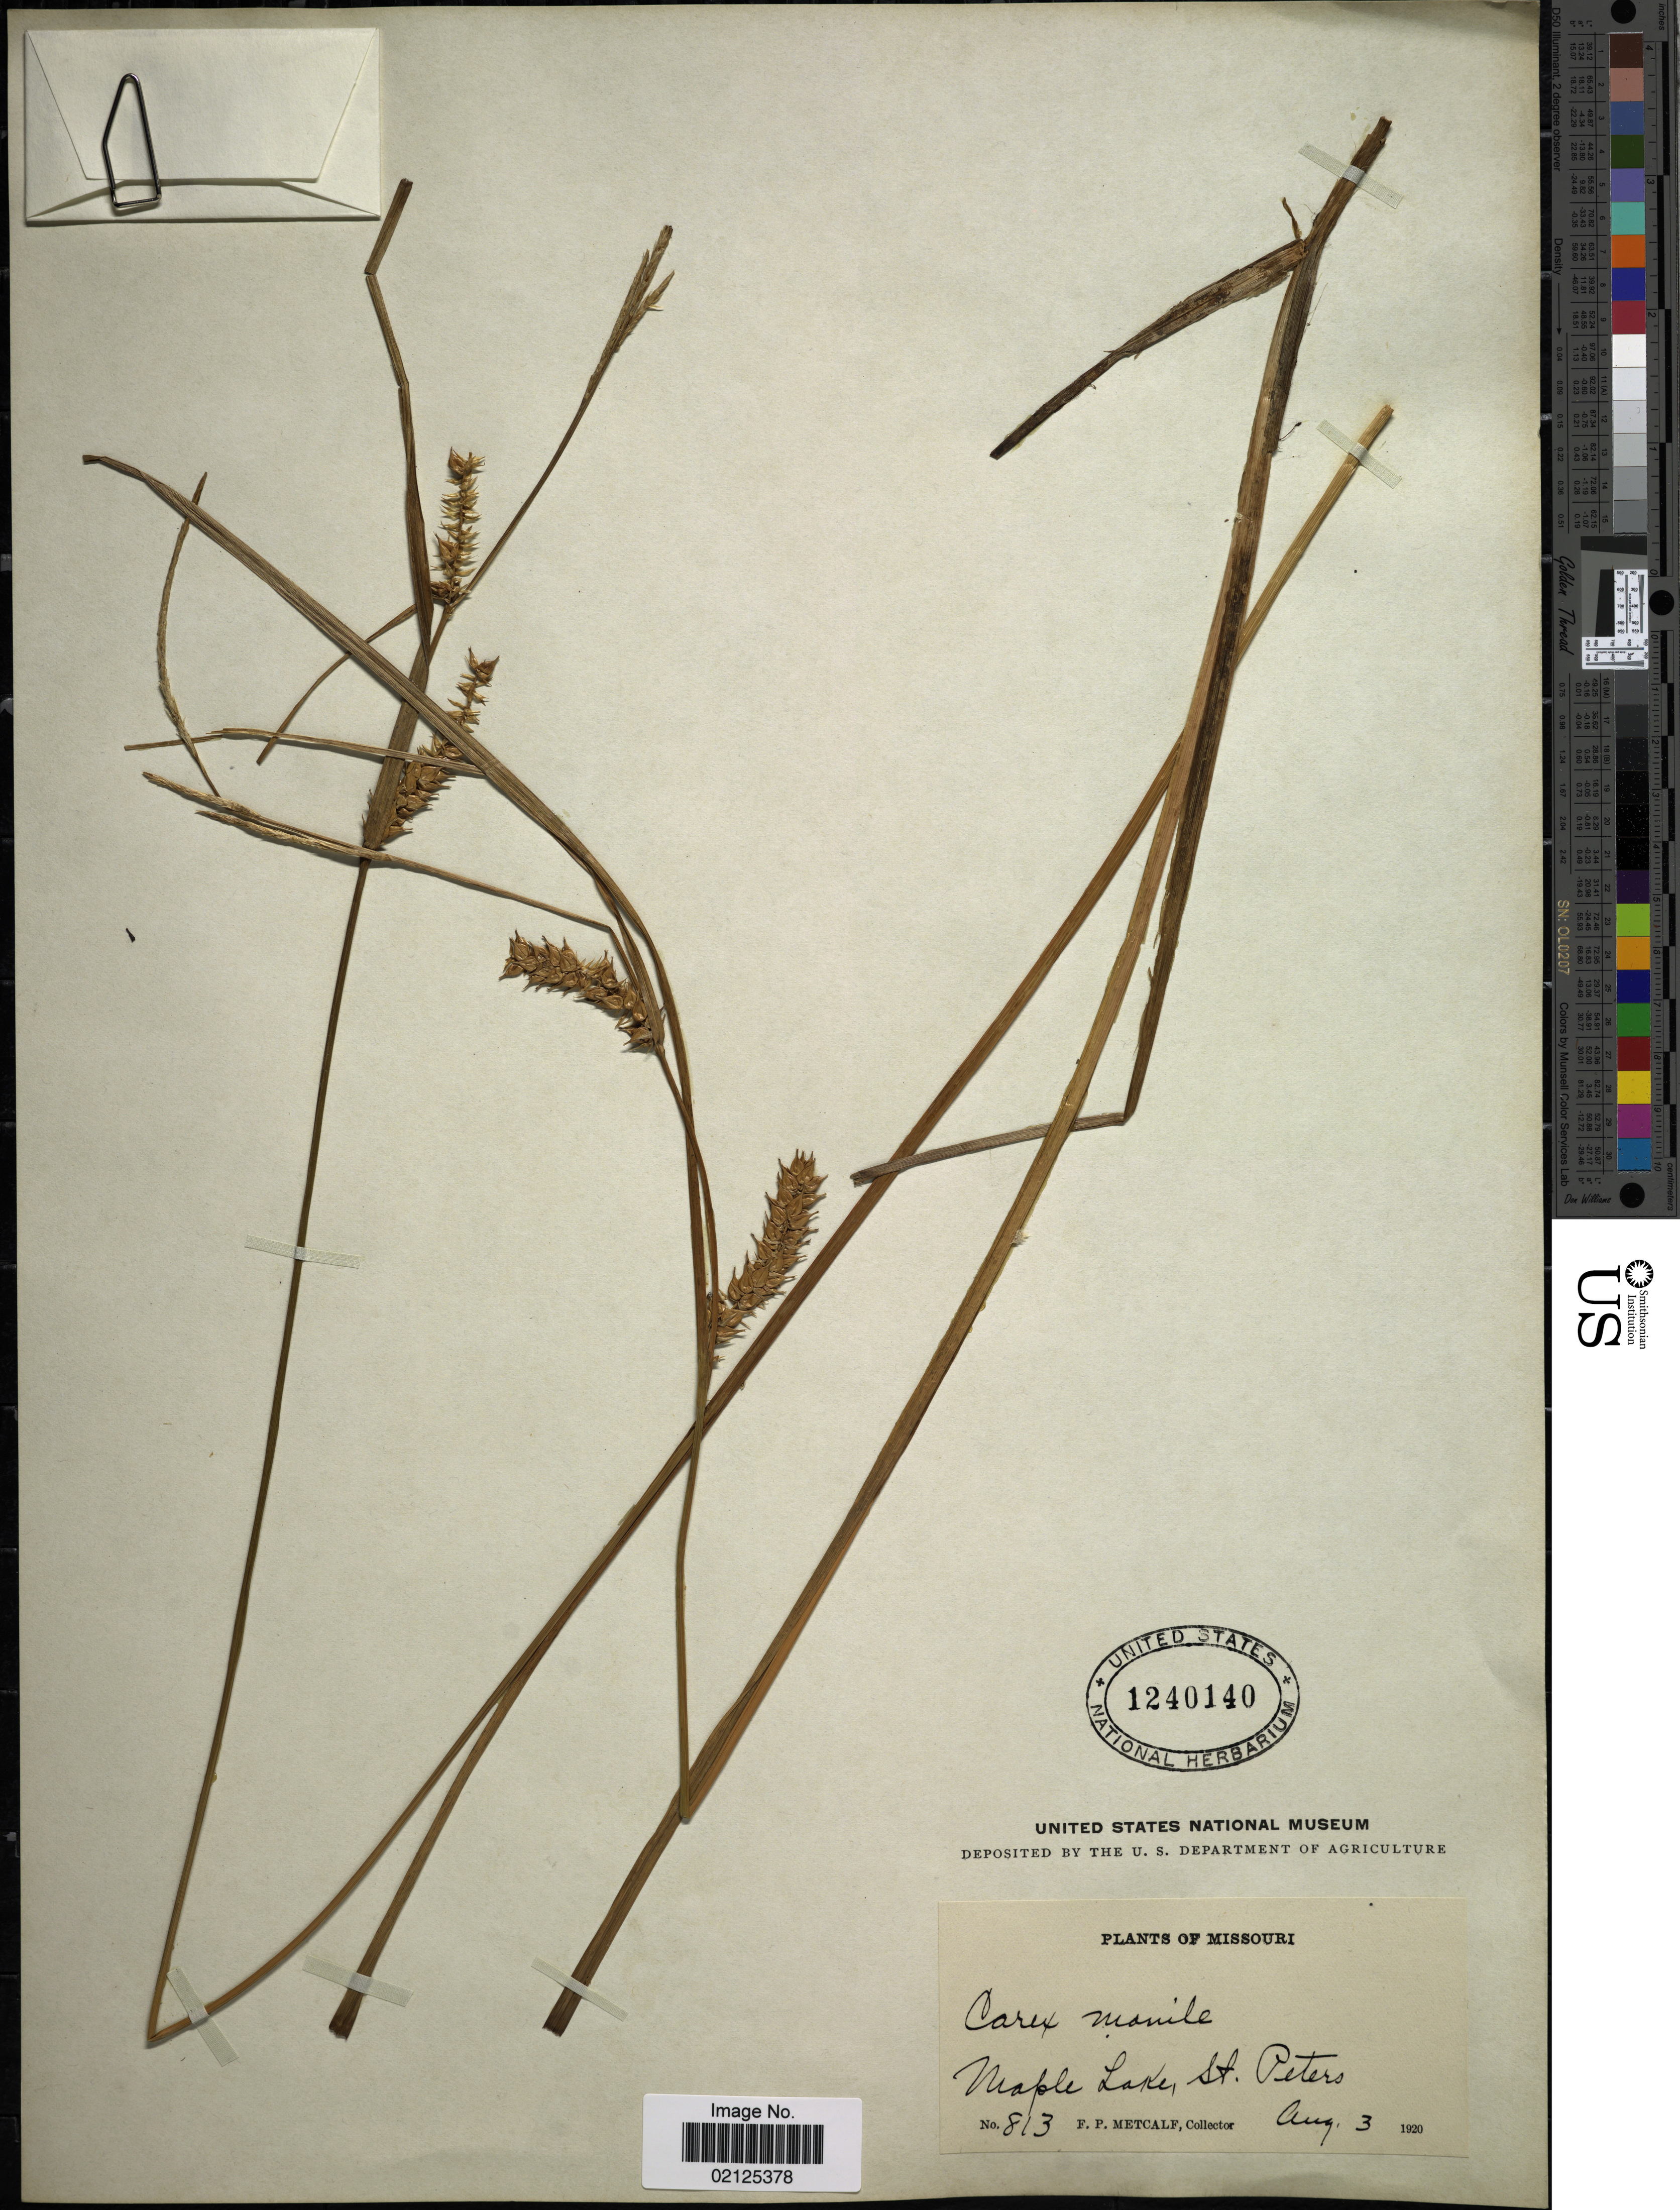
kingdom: Plantae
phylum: Tracheophyta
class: Liliopsida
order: Poales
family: Cyperaceae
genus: Carex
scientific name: Carex vesicaria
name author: L.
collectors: F. Metcalf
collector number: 813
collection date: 1920-08-03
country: United States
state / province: Missouri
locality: Maple Lake, St Peters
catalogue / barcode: US 1240140